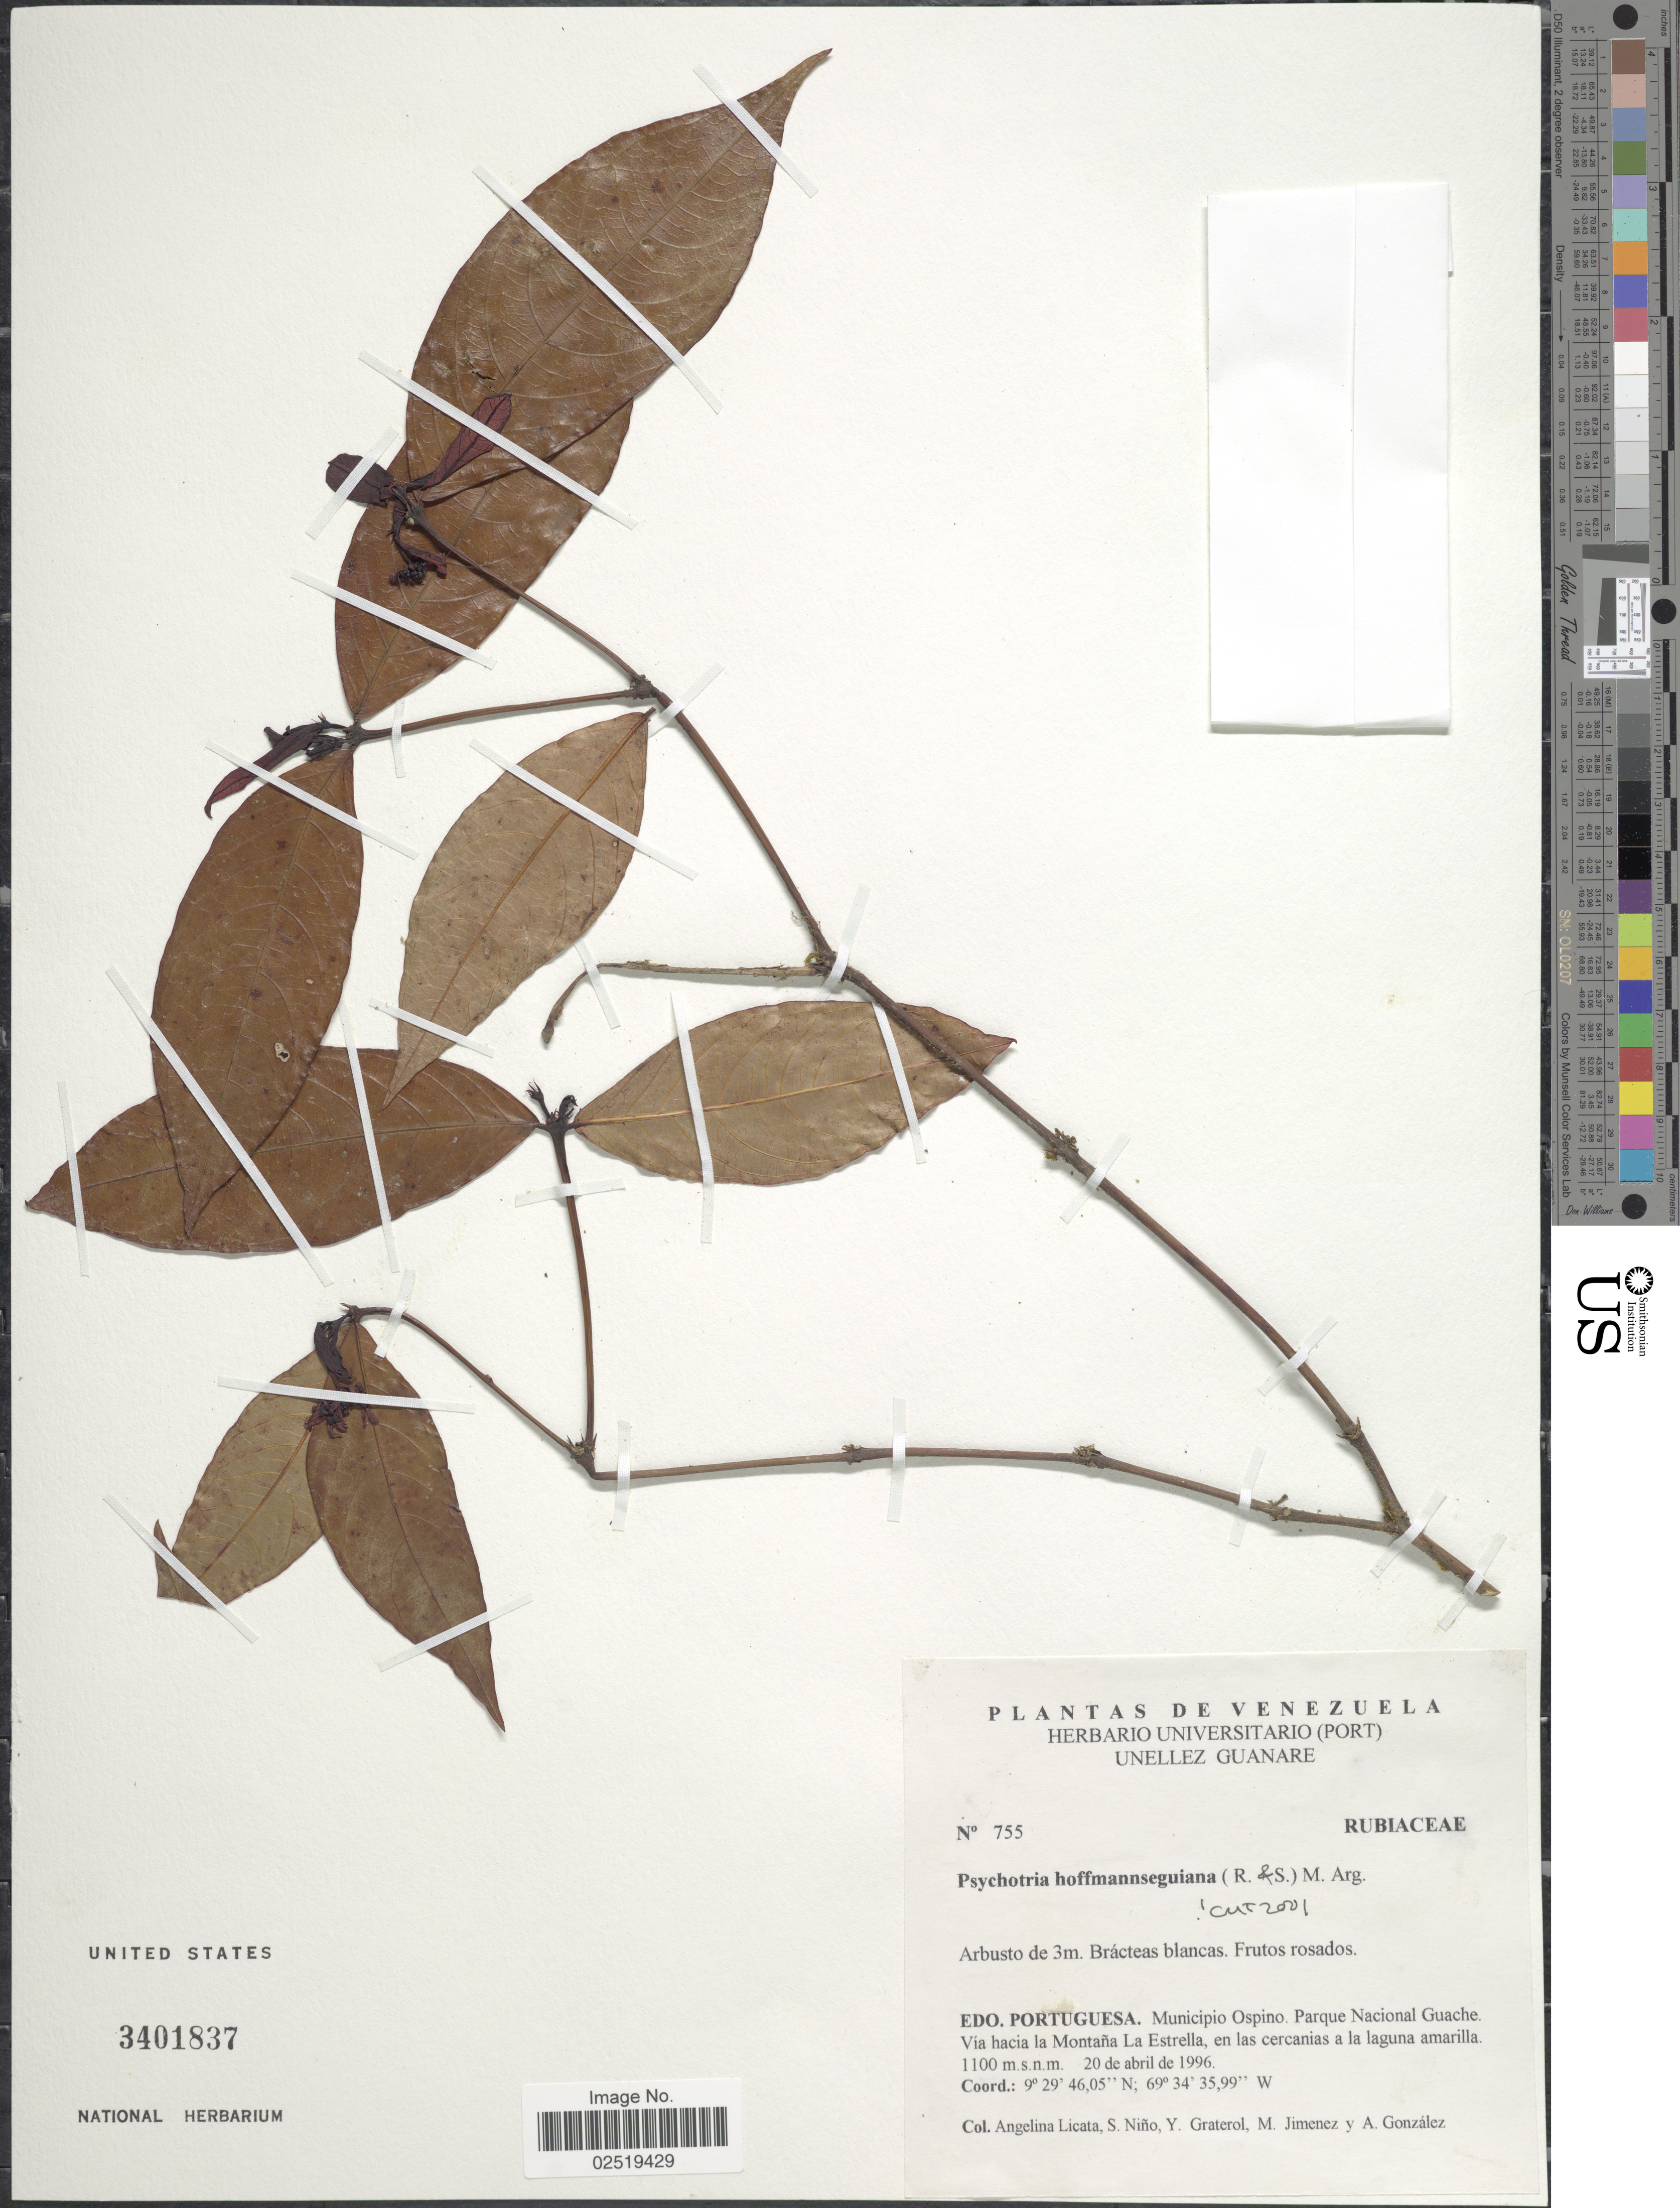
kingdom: Plantae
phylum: Tracheophyta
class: Magnoliopsida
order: Gentianales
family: Rubiaceae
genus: Psychotria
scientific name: Psychotria hoffmannseggiana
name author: (Willd. ex Roem. & Schult.) Müll. Arg.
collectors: A. Licata, S. M. Niño, Y. Graterol, M. Jimenez & A. C. González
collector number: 755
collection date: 1996-04-20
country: Venezuela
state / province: Portuguesa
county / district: Ospino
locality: Parque Nacional Guache. Montaña La Estrella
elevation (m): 1100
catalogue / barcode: US 3401837